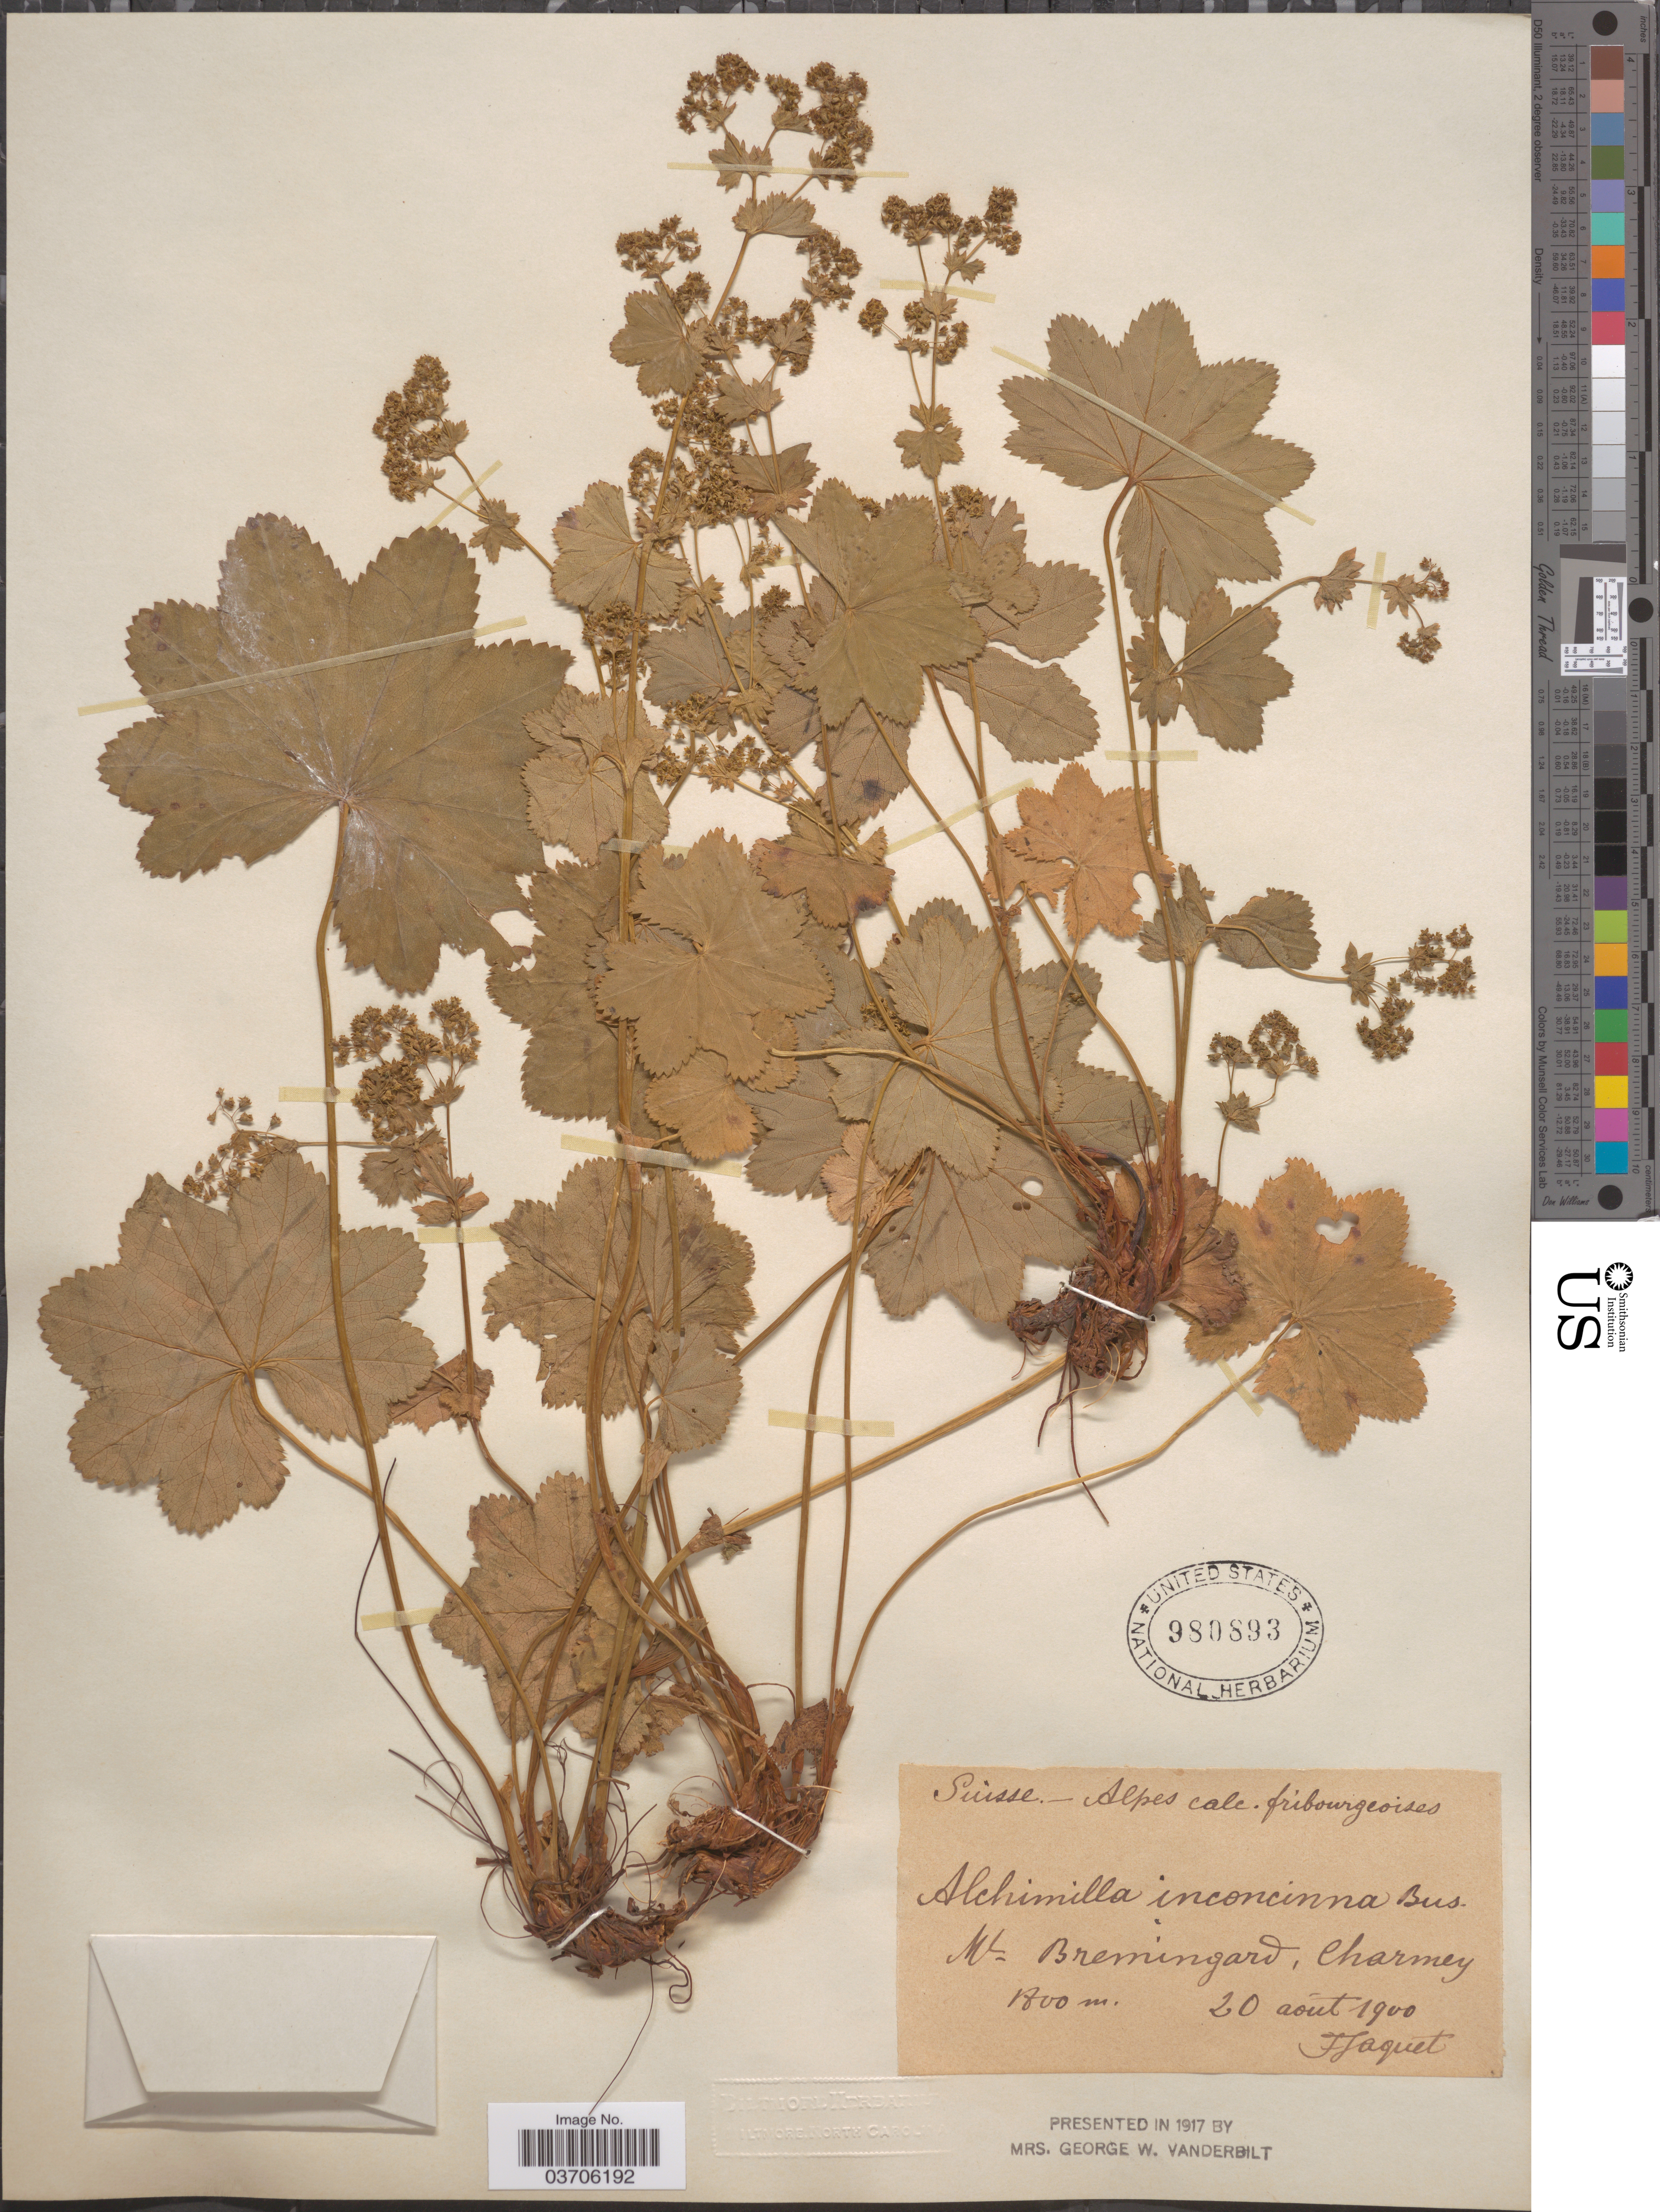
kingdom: Plantae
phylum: Tracheophyta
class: Magnoliopsida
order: Rosales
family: Rosaceae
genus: Alchemilla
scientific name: Alchemilla inconcinna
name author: Buser ex DC.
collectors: F. Jaquet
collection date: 1900-08-20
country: Switzerland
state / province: Fribourg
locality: Suisse - Alpes calc. fribourgeoises. Mt. Bremingard, Charmey.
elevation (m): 1800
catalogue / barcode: US 980893